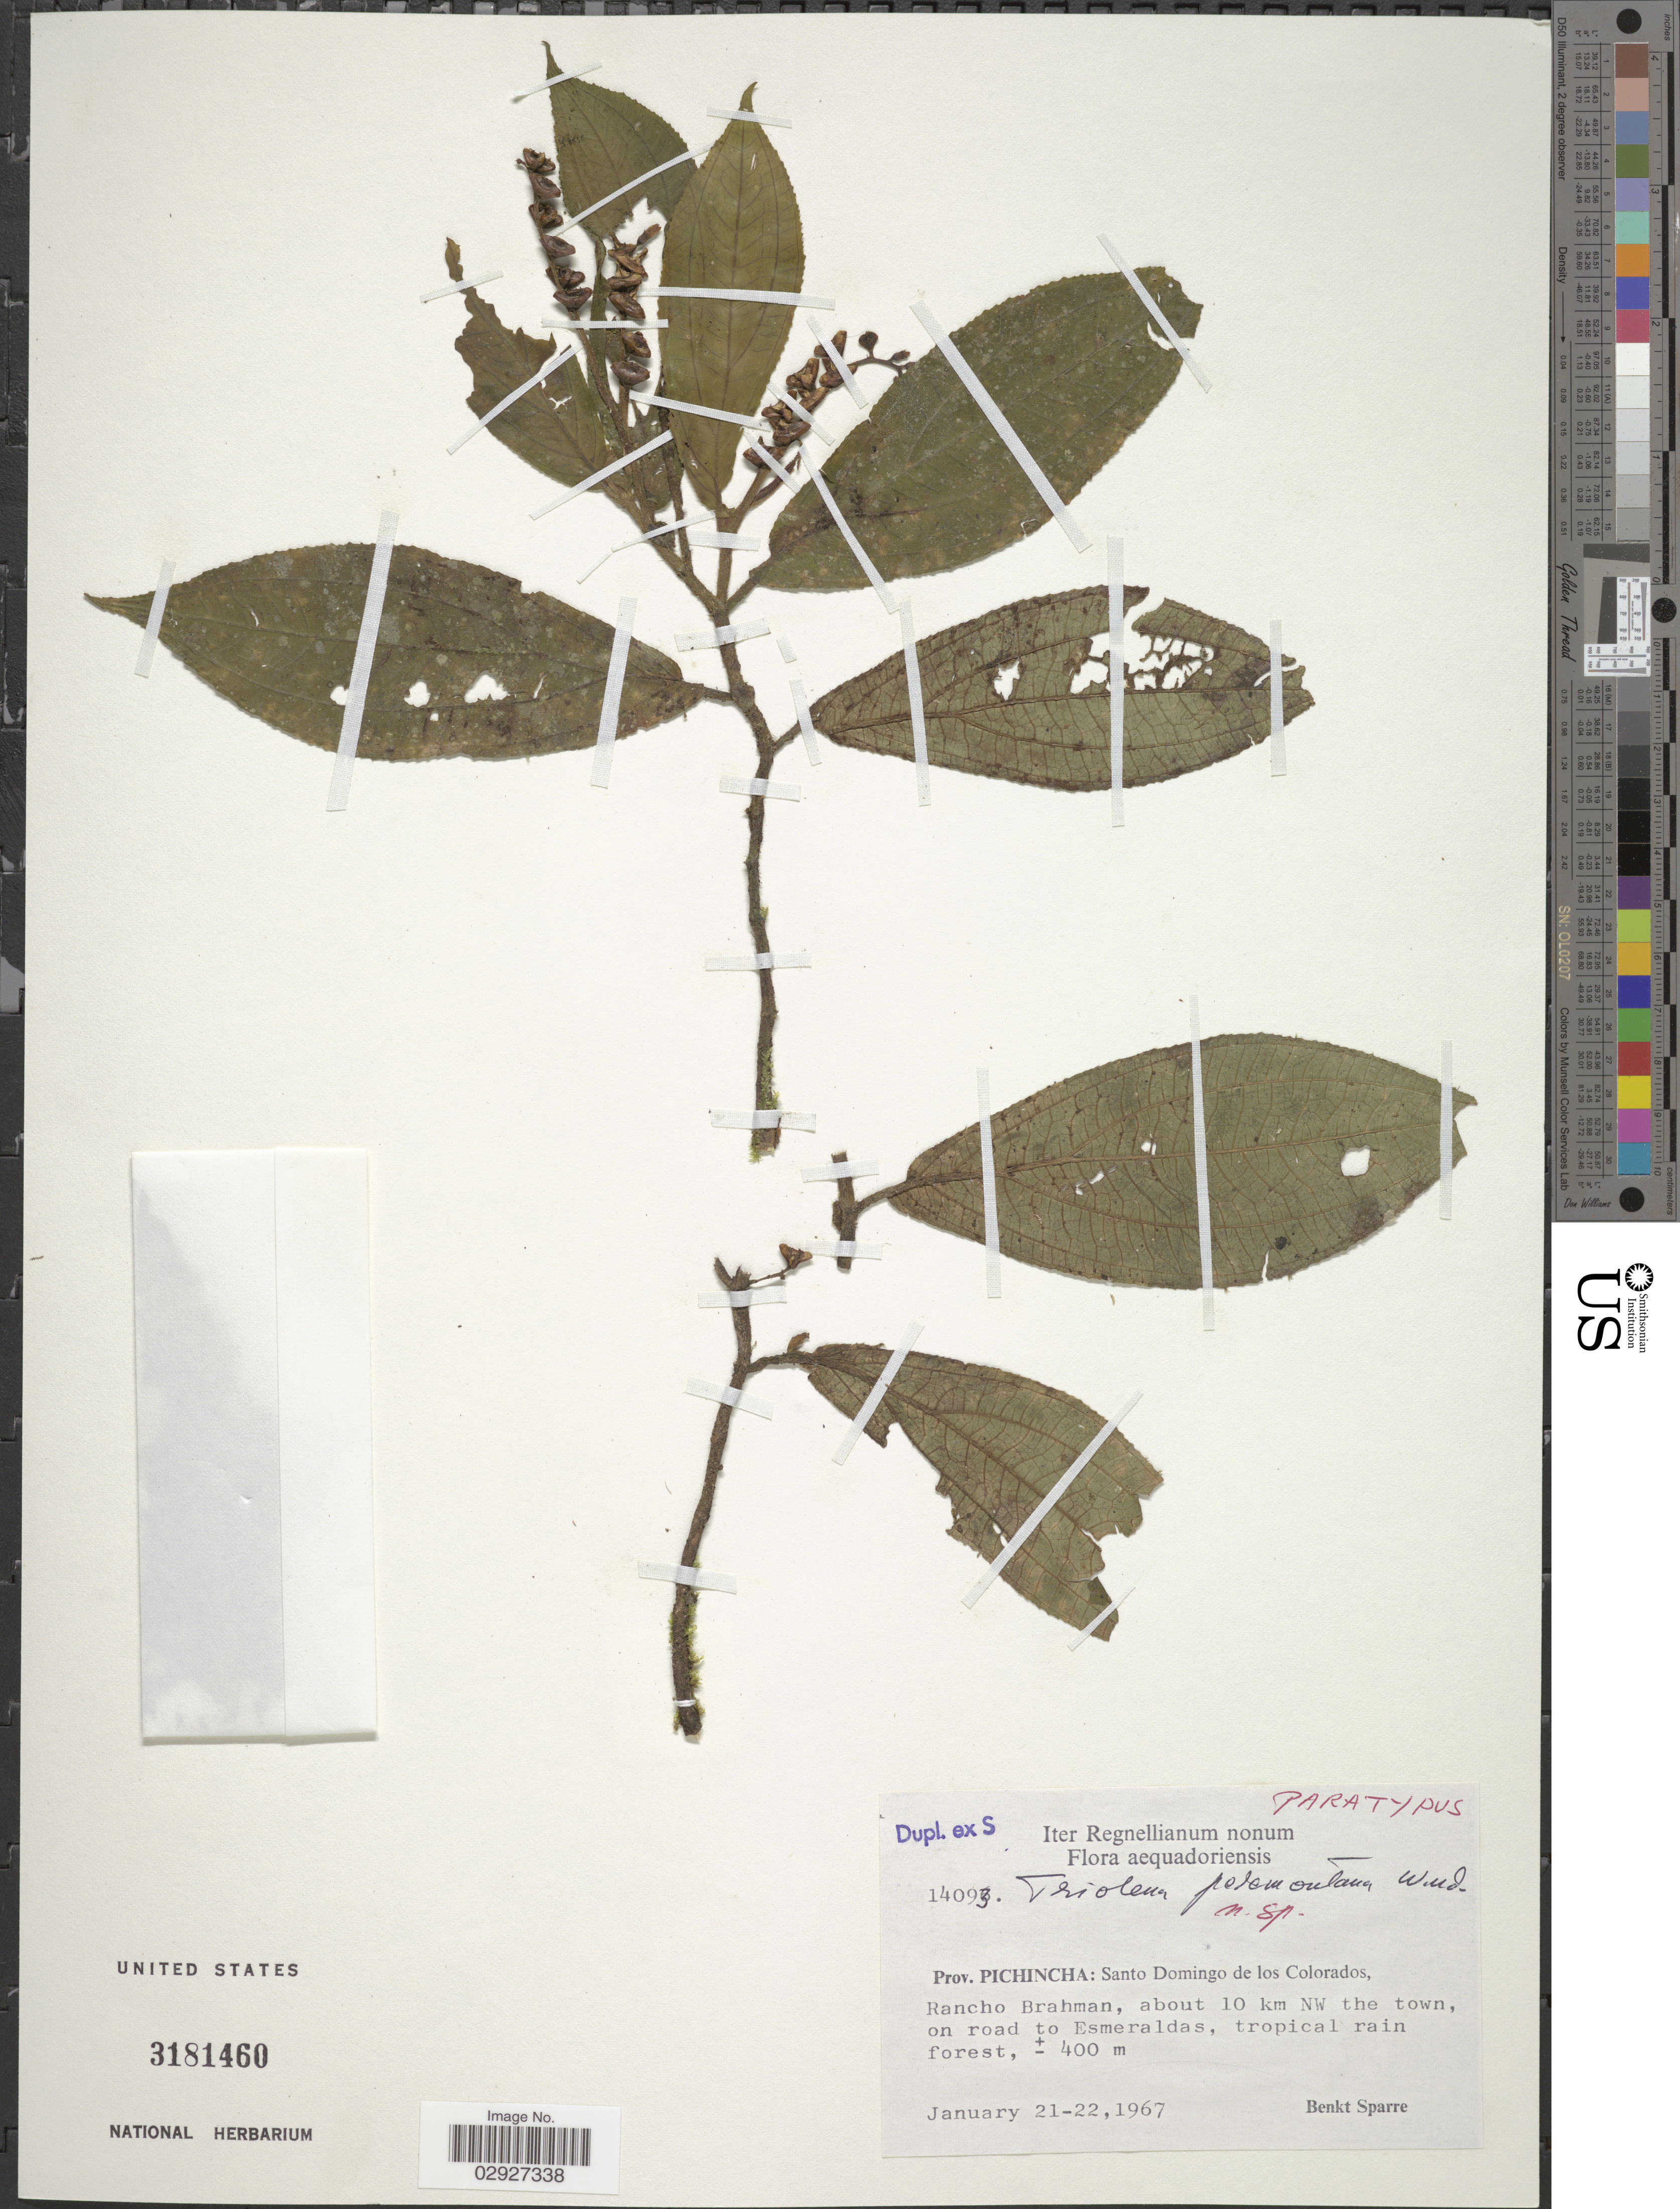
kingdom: Plantae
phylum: Tracheophyta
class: Magnoliopsida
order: Myrtales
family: Melastomataceae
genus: Triolena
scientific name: Triolena pedemontana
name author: Wurdack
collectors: B. Sparre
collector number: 14093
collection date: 1967-01-21/1967-01-22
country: Ecuador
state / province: Pichincha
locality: Santo Domingo de los Colorados, Rancho Braham, about 10 km NW the town, on road to Esmeraldas, tropical rain forest, Aequadoriensis.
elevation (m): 400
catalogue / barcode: US 3181460